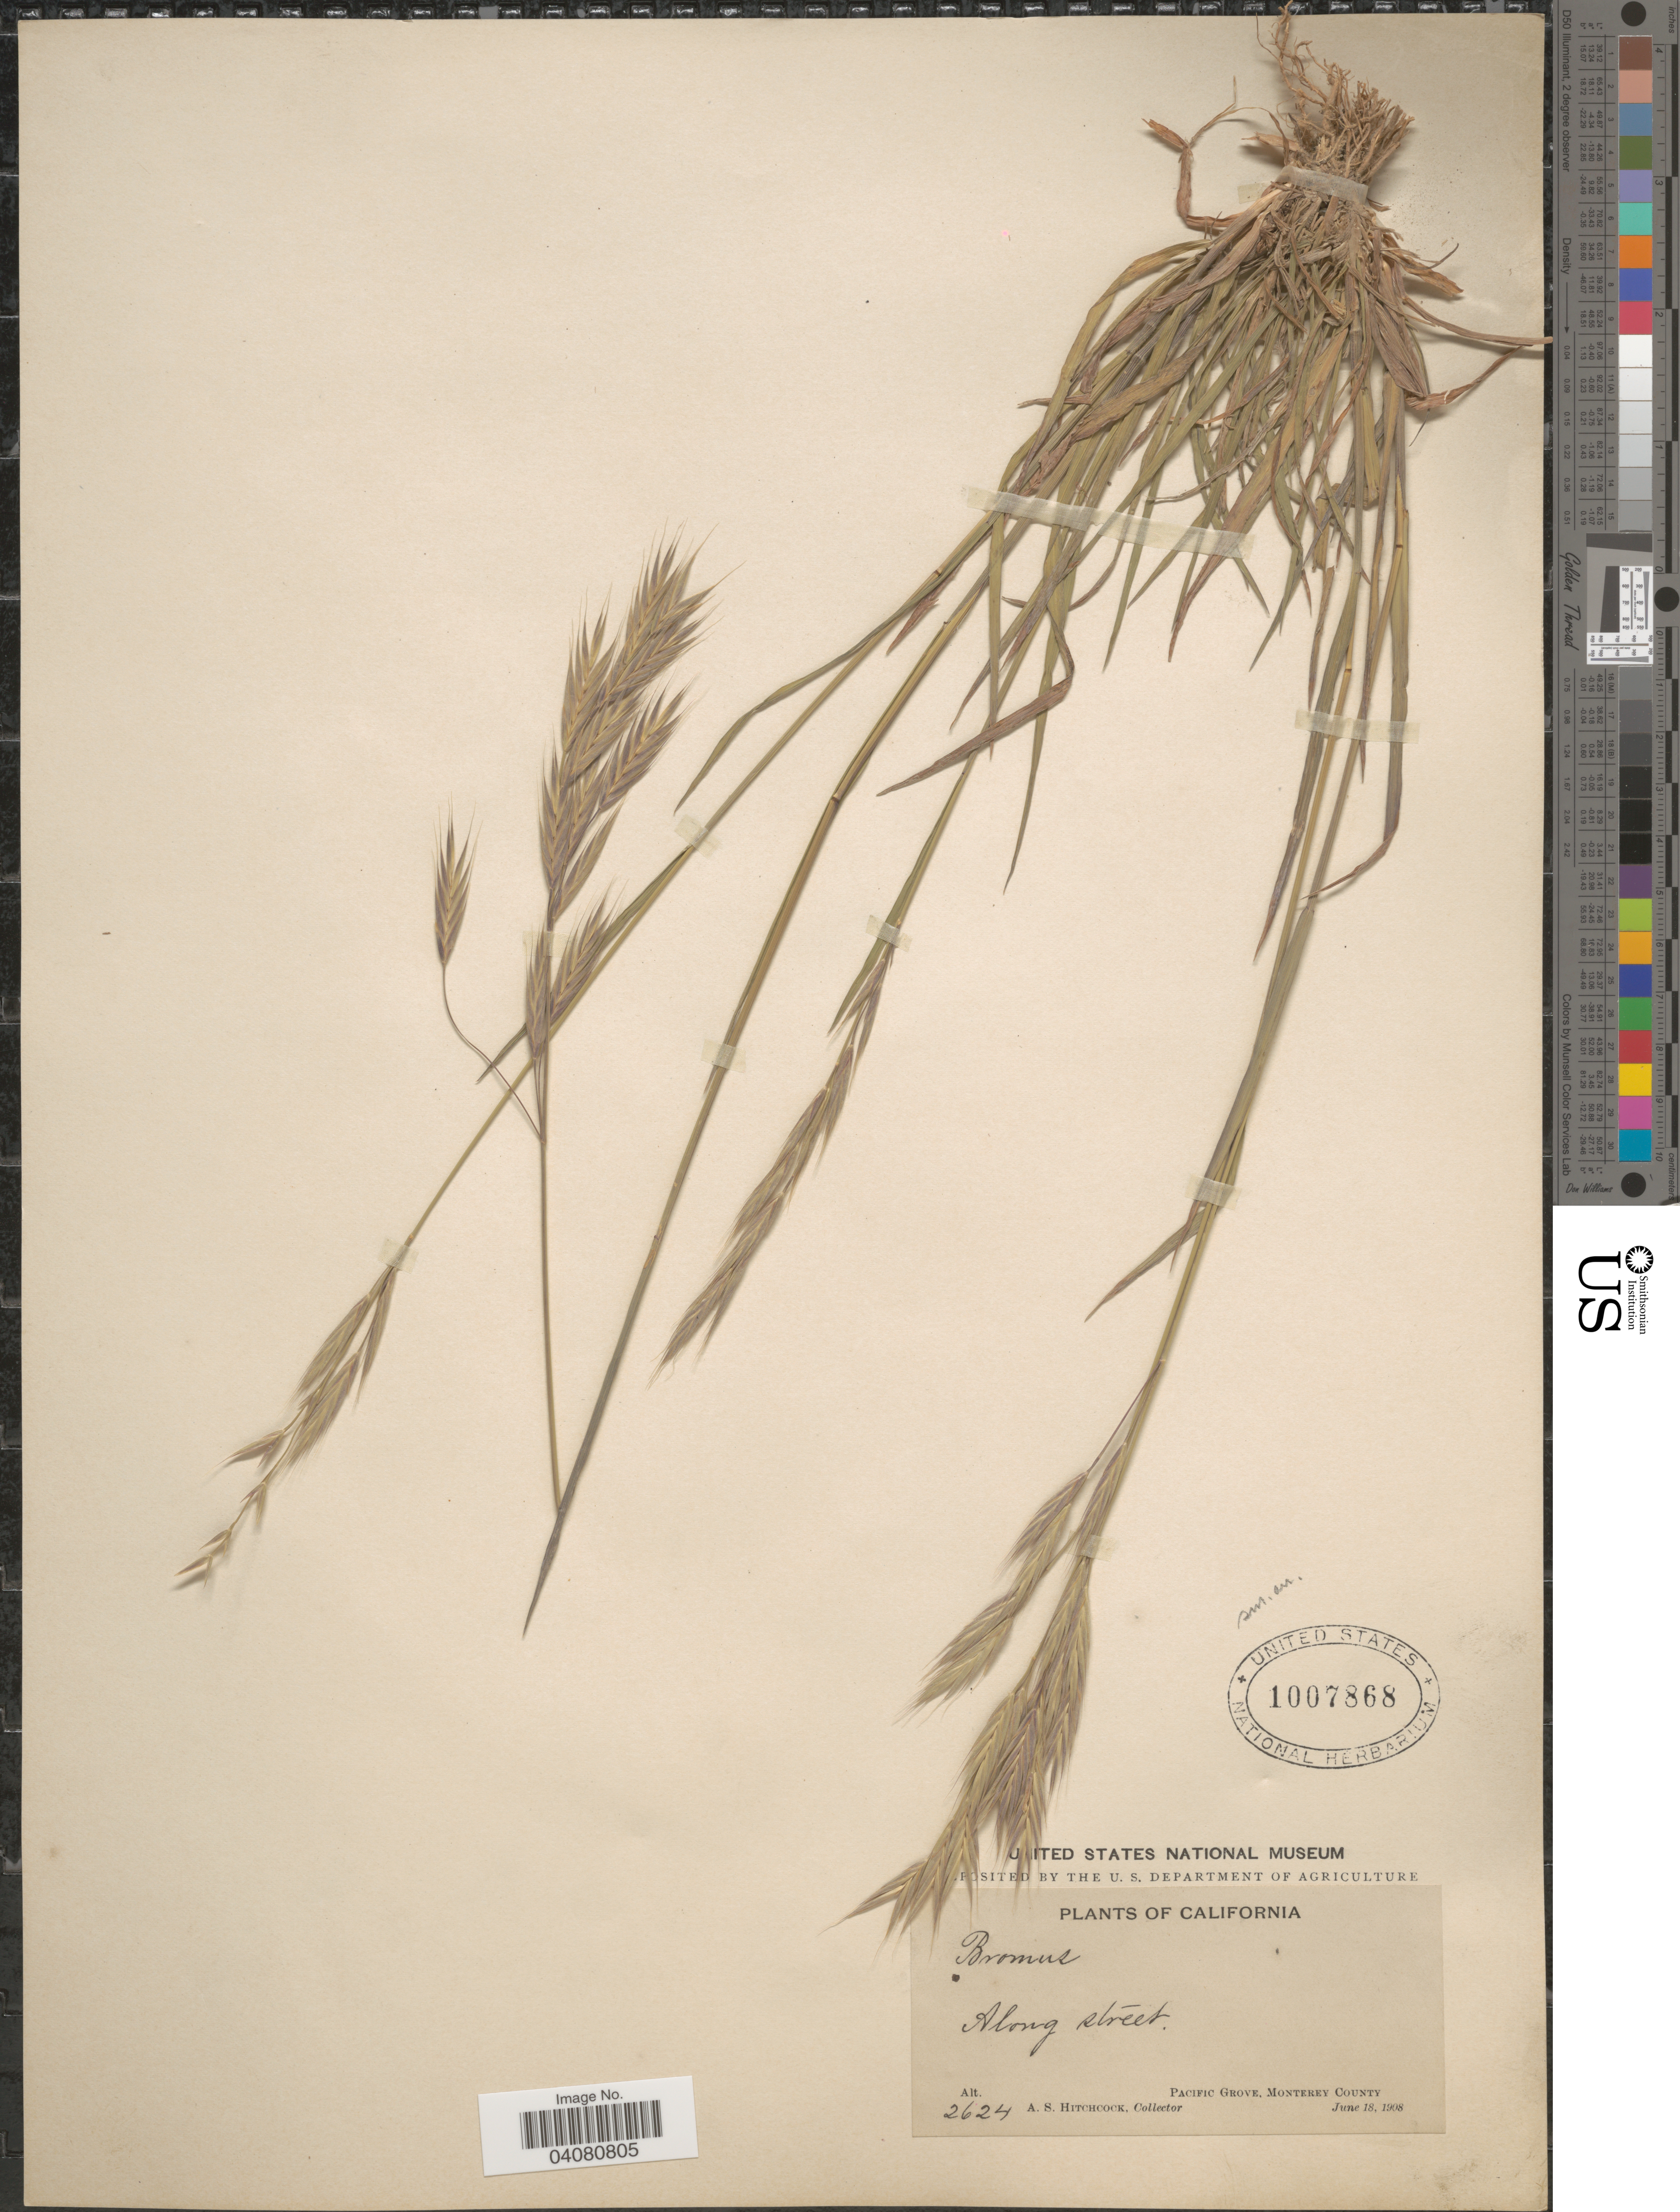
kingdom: Plantae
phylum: Tracheophyta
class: Liliopsida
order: Poales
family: Poaceae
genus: Bromus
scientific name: Bromus carinatus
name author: Hook. & Arn.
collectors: A. S. Hitchcock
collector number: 2624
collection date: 1908-06-18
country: United States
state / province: California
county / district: Monterey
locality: Along street. Pacific Grove, Monterey County.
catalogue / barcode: US 1007868